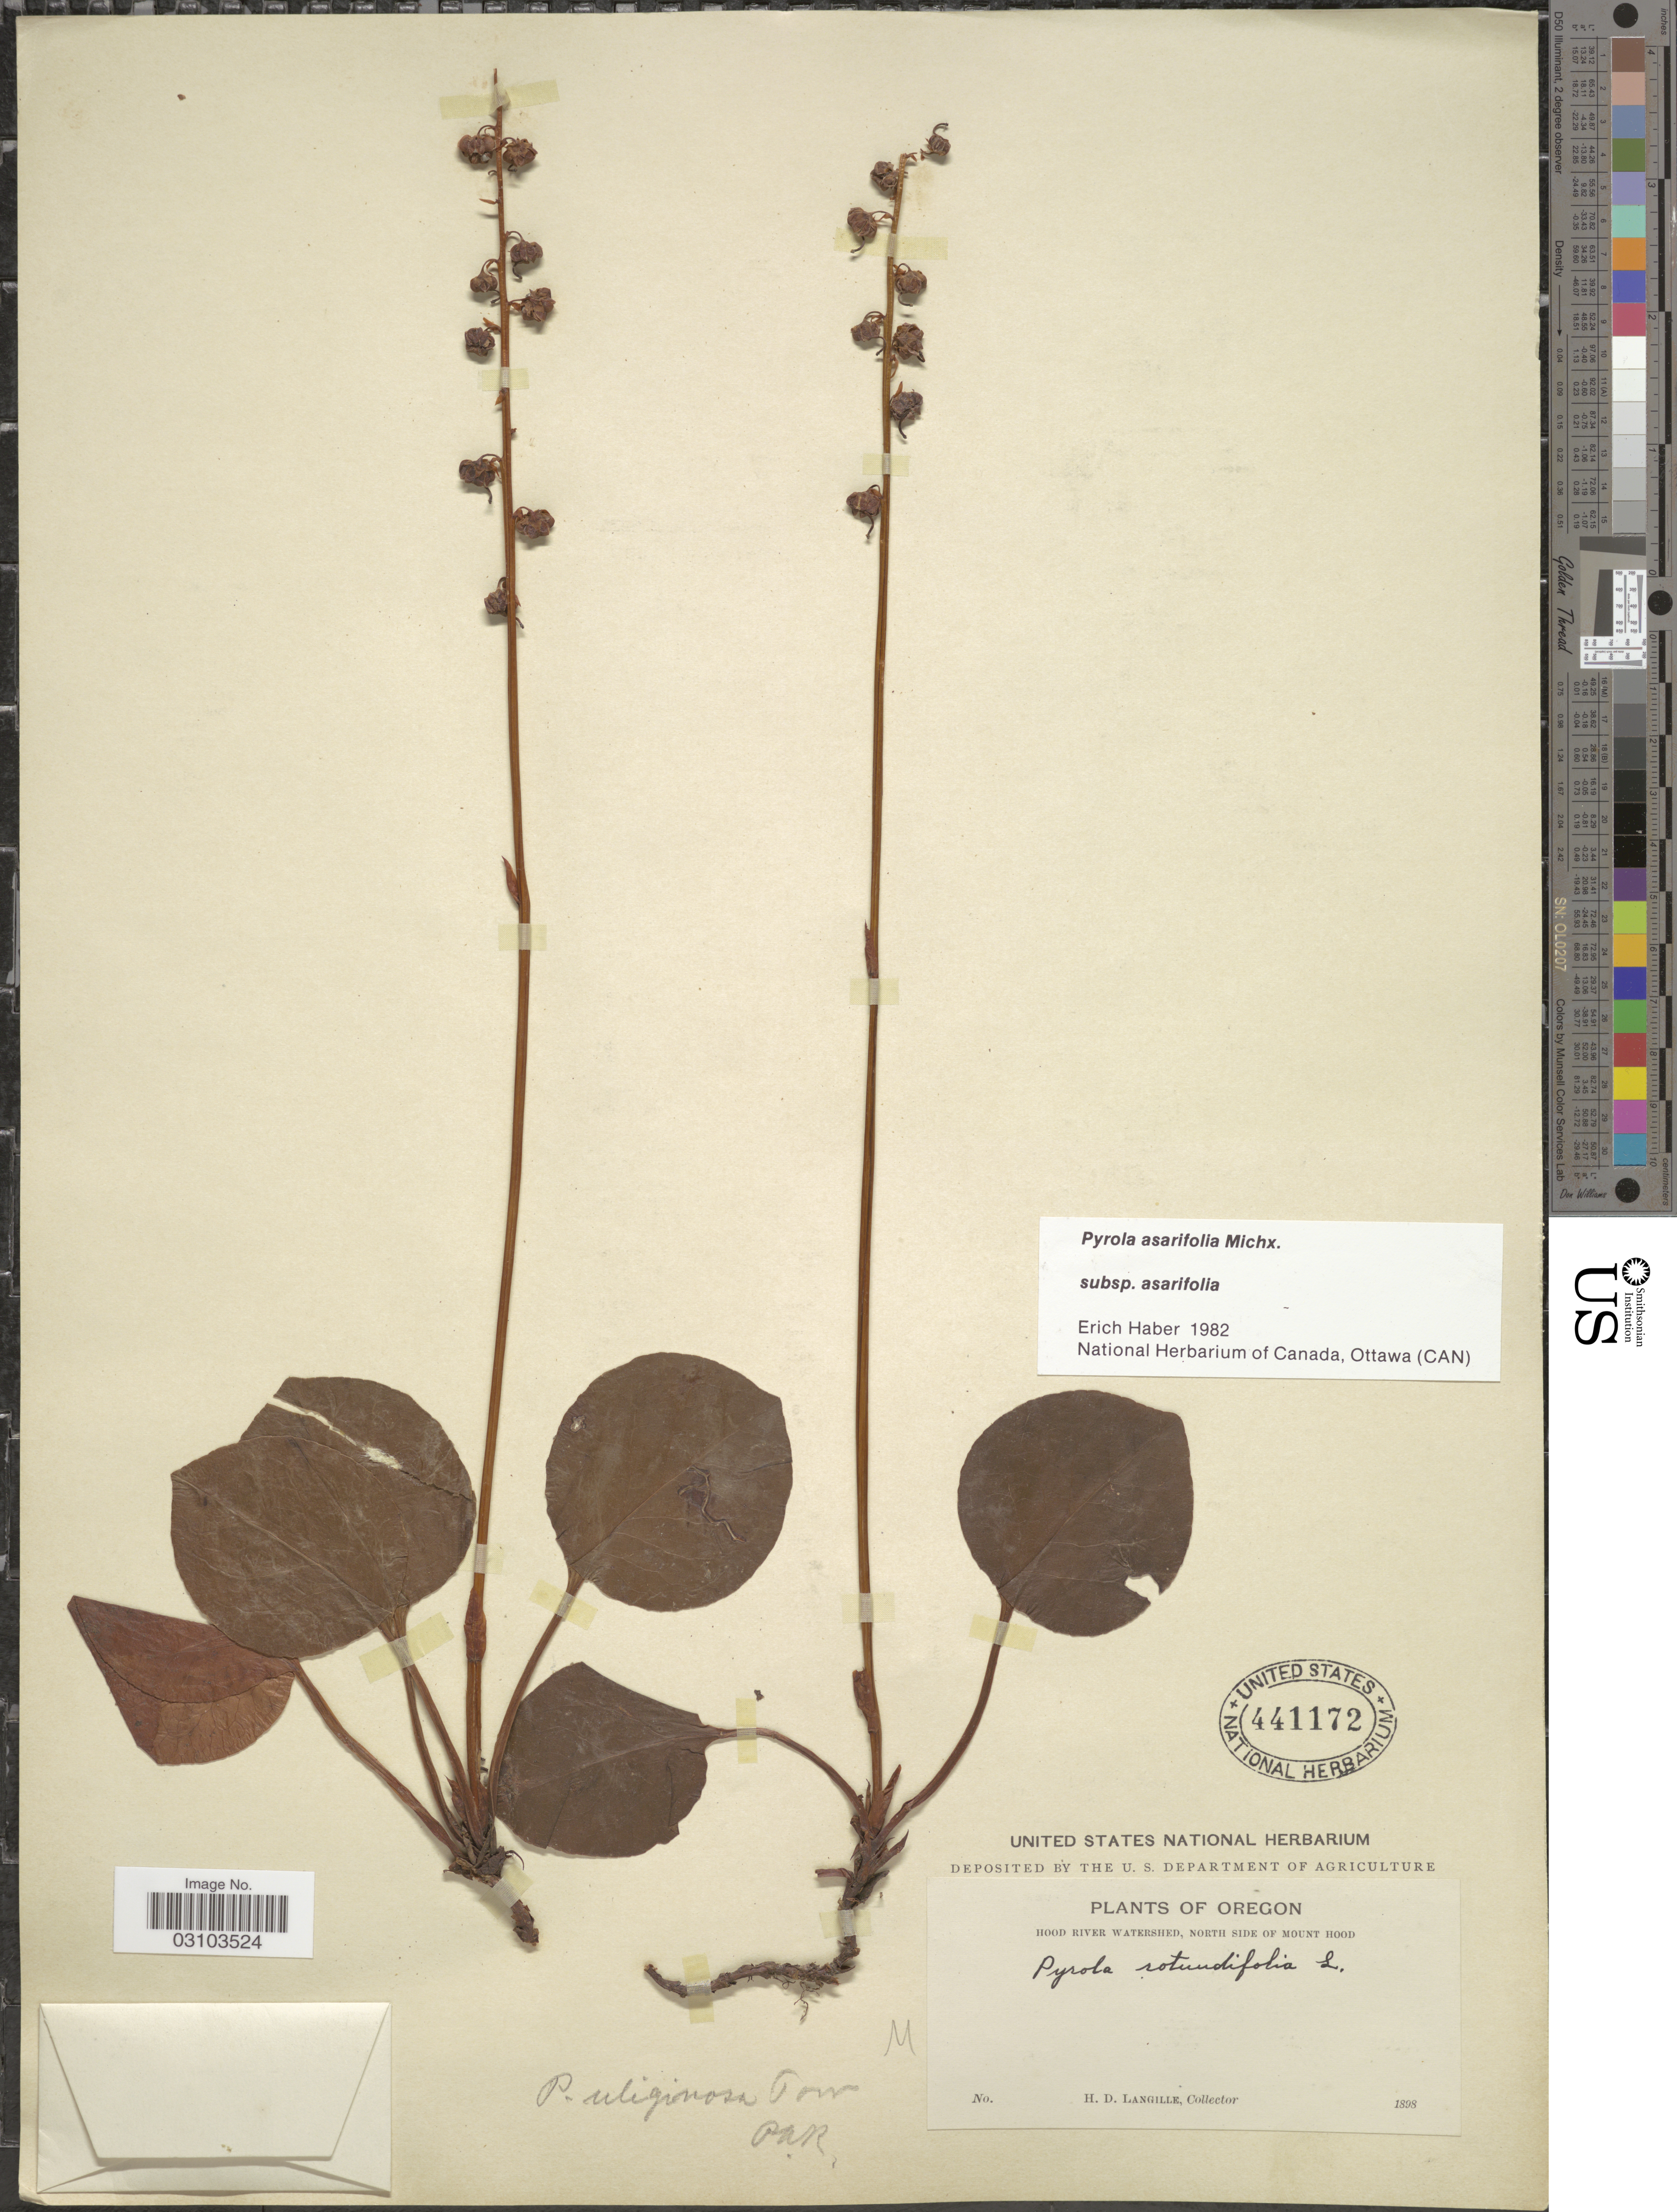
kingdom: Plantae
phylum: Tracheophyta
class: Magnoliopsida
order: Ericales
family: Ericaceae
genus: Pyrola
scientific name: Pyrola asarifolia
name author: Michx.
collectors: H. Langille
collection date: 1898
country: United States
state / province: Oregon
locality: Hood River Watershed, North Side of Mount Hood.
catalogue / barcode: US 441172